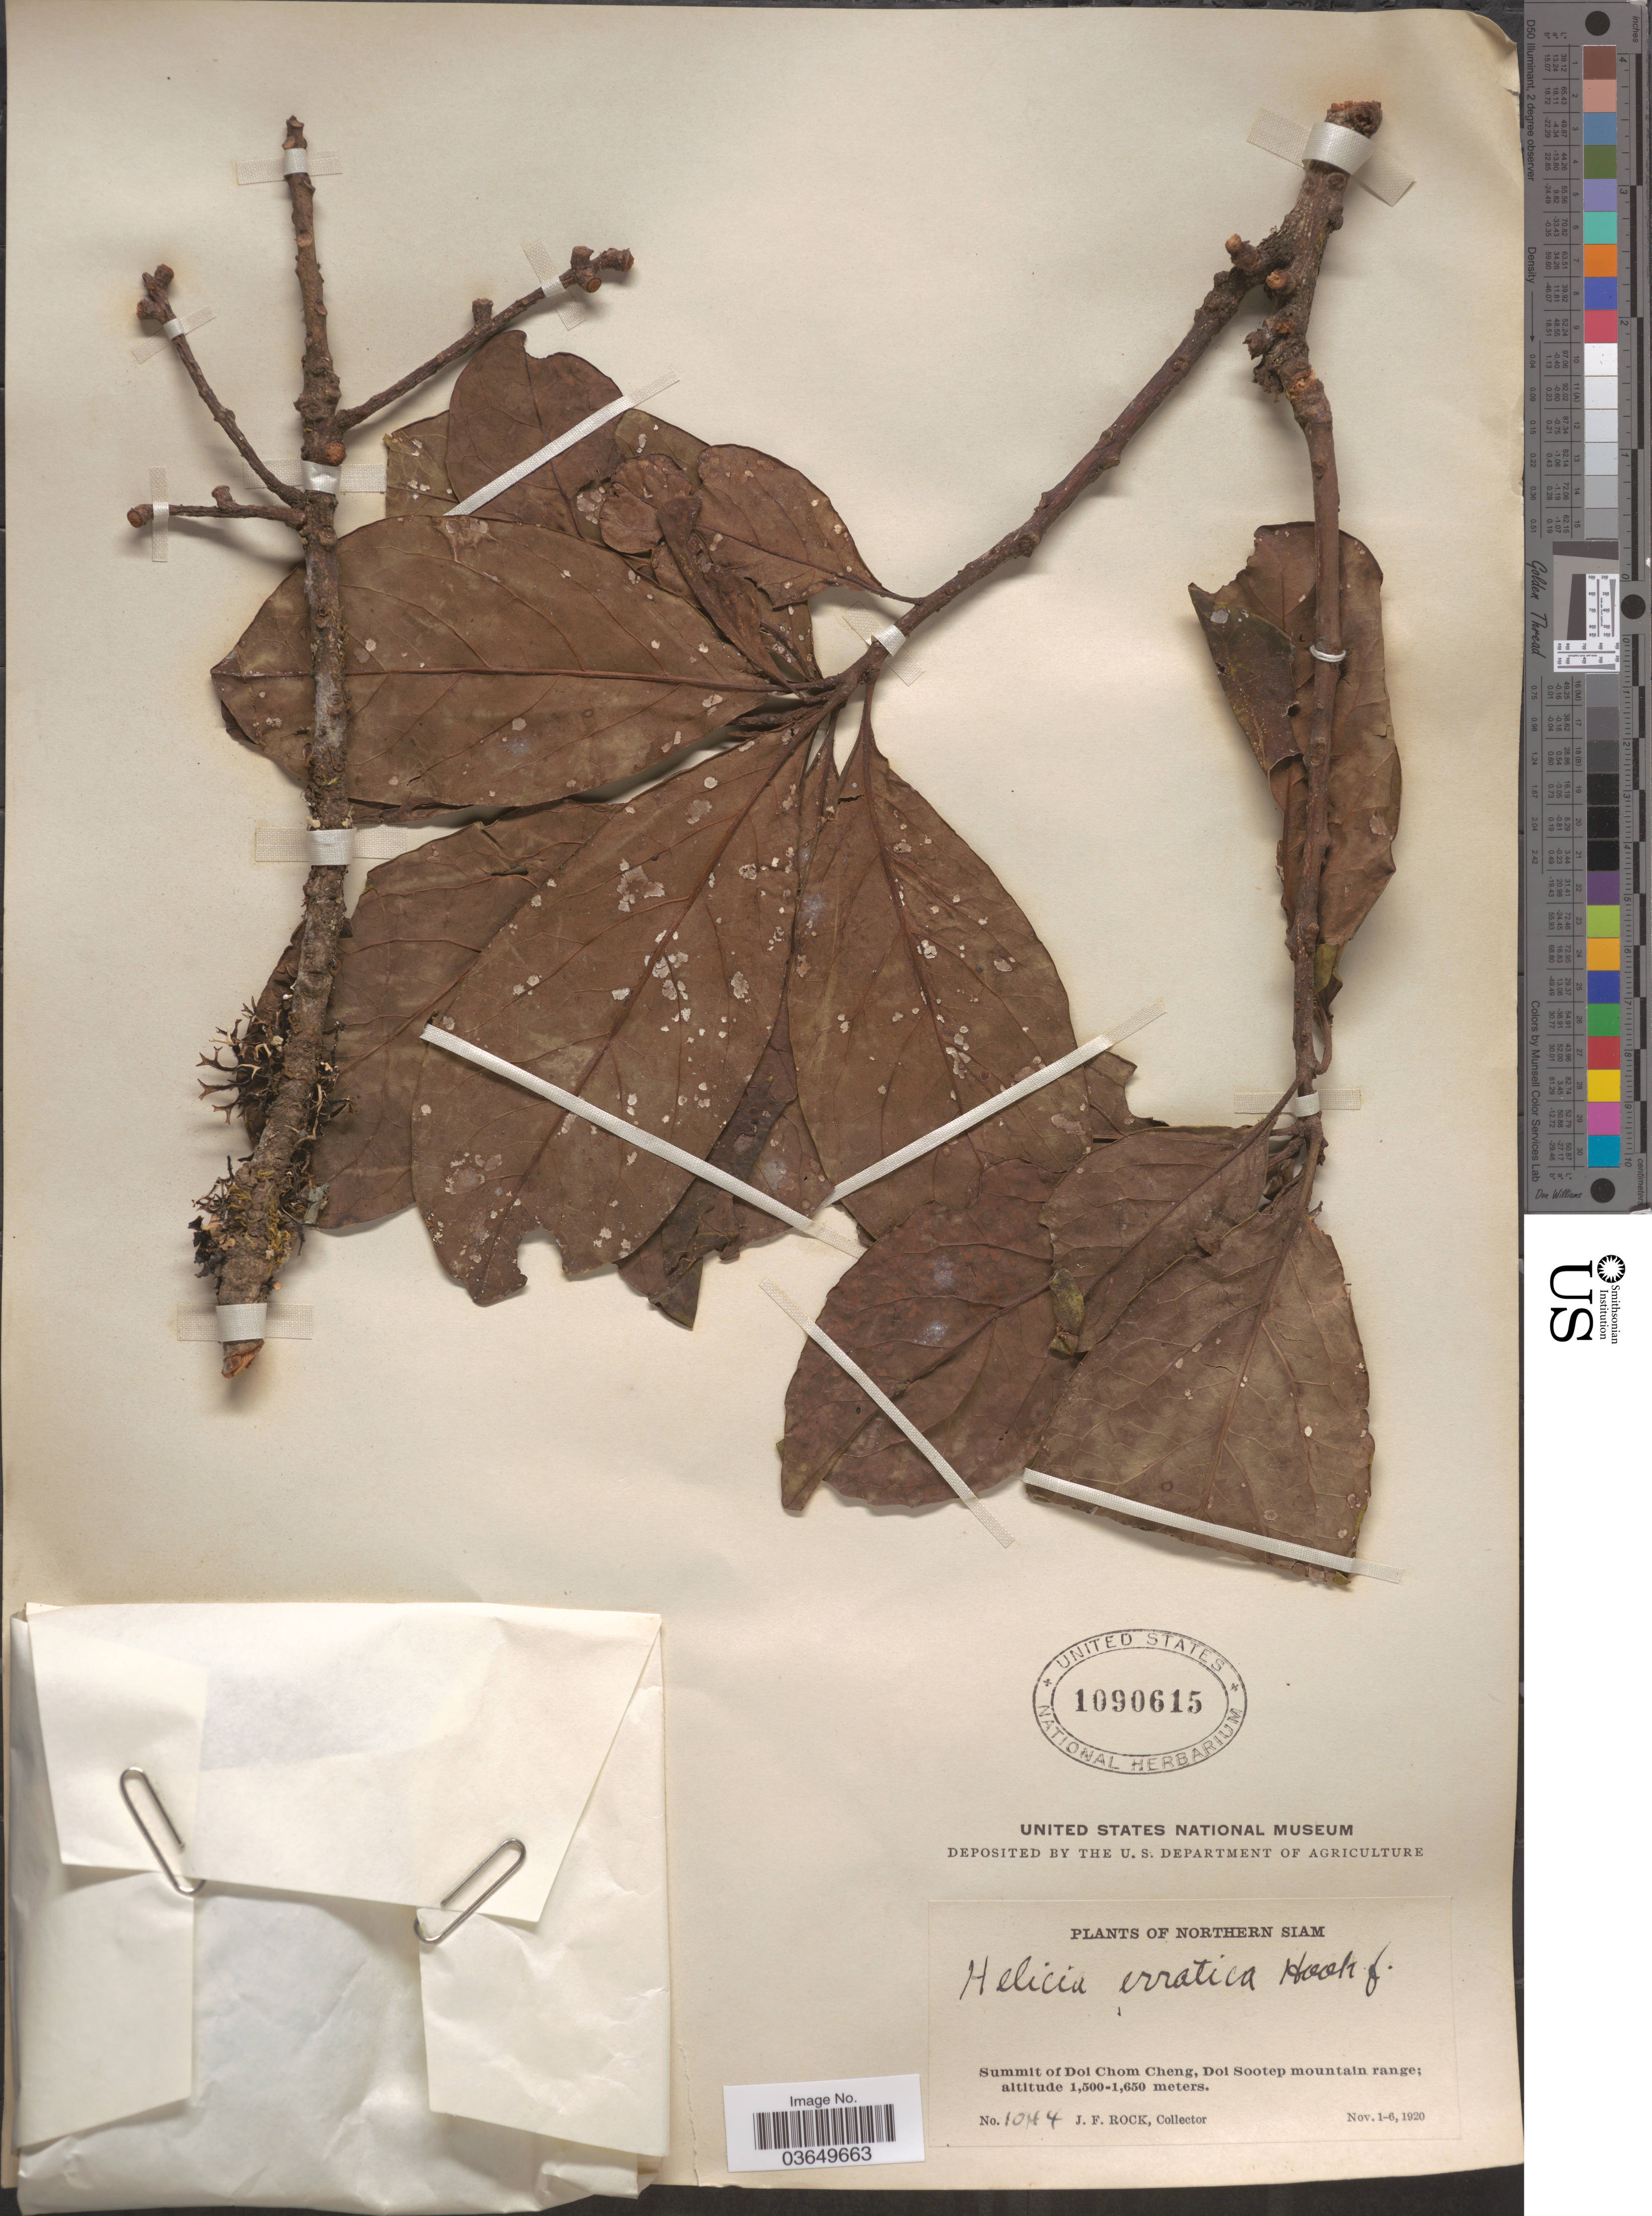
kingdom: Plantae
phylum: Tracheophyta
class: Magnoliopsida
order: Proteales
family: Proteaceae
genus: Helicia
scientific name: Helicia erratica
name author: Hook. f.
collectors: J. Rock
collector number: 1044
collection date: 1920-11-01/1920-11-06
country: Thailand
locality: Northern Siam. Summit of Doi Chom Cheng, Doi Sootep mountain range.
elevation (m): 1500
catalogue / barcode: US 1090615